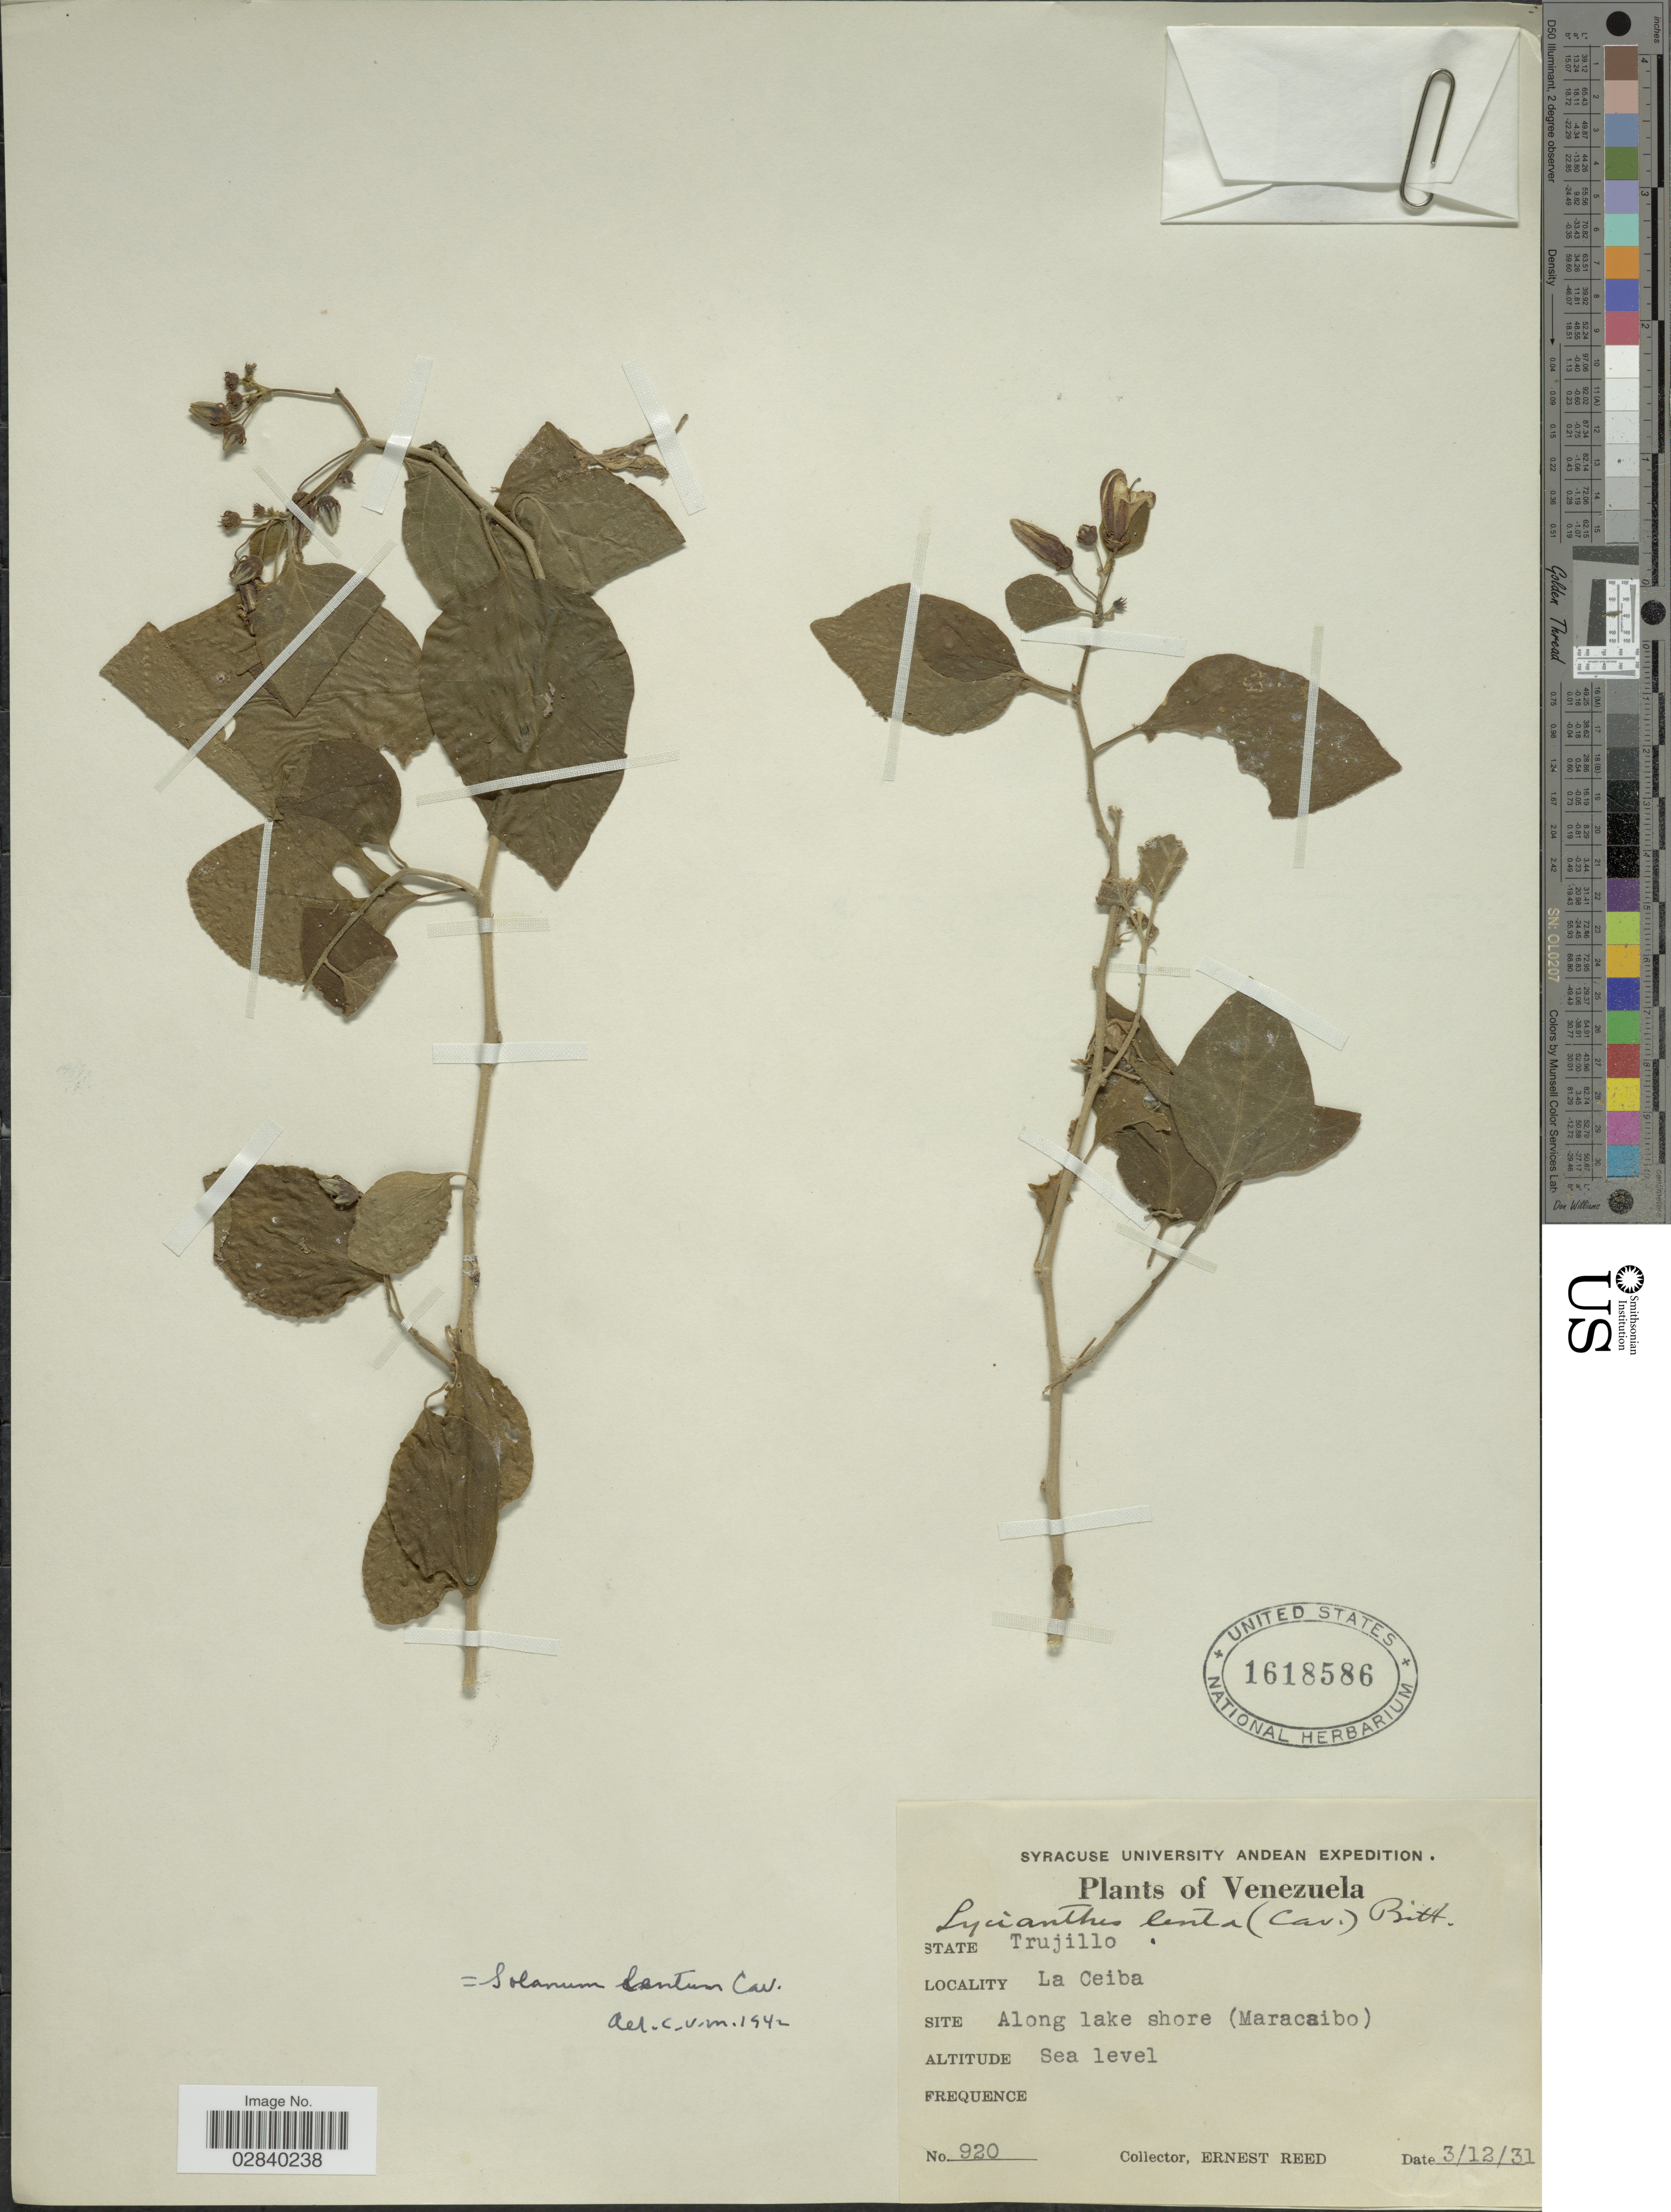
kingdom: Plantae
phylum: Tracheophyta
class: Magnoliopsida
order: Solanales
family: Solanaceae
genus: Lycianthes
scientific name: Lycianthes lenta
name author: (Cav.) Bitter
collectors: E. Reed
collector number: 920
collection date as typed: Transcribed d/m/y: 3/12/31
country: Venezuela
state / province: Trujillo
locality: La Ceiba, Along lake shore (Maracaibo).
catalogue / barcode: US 1618586